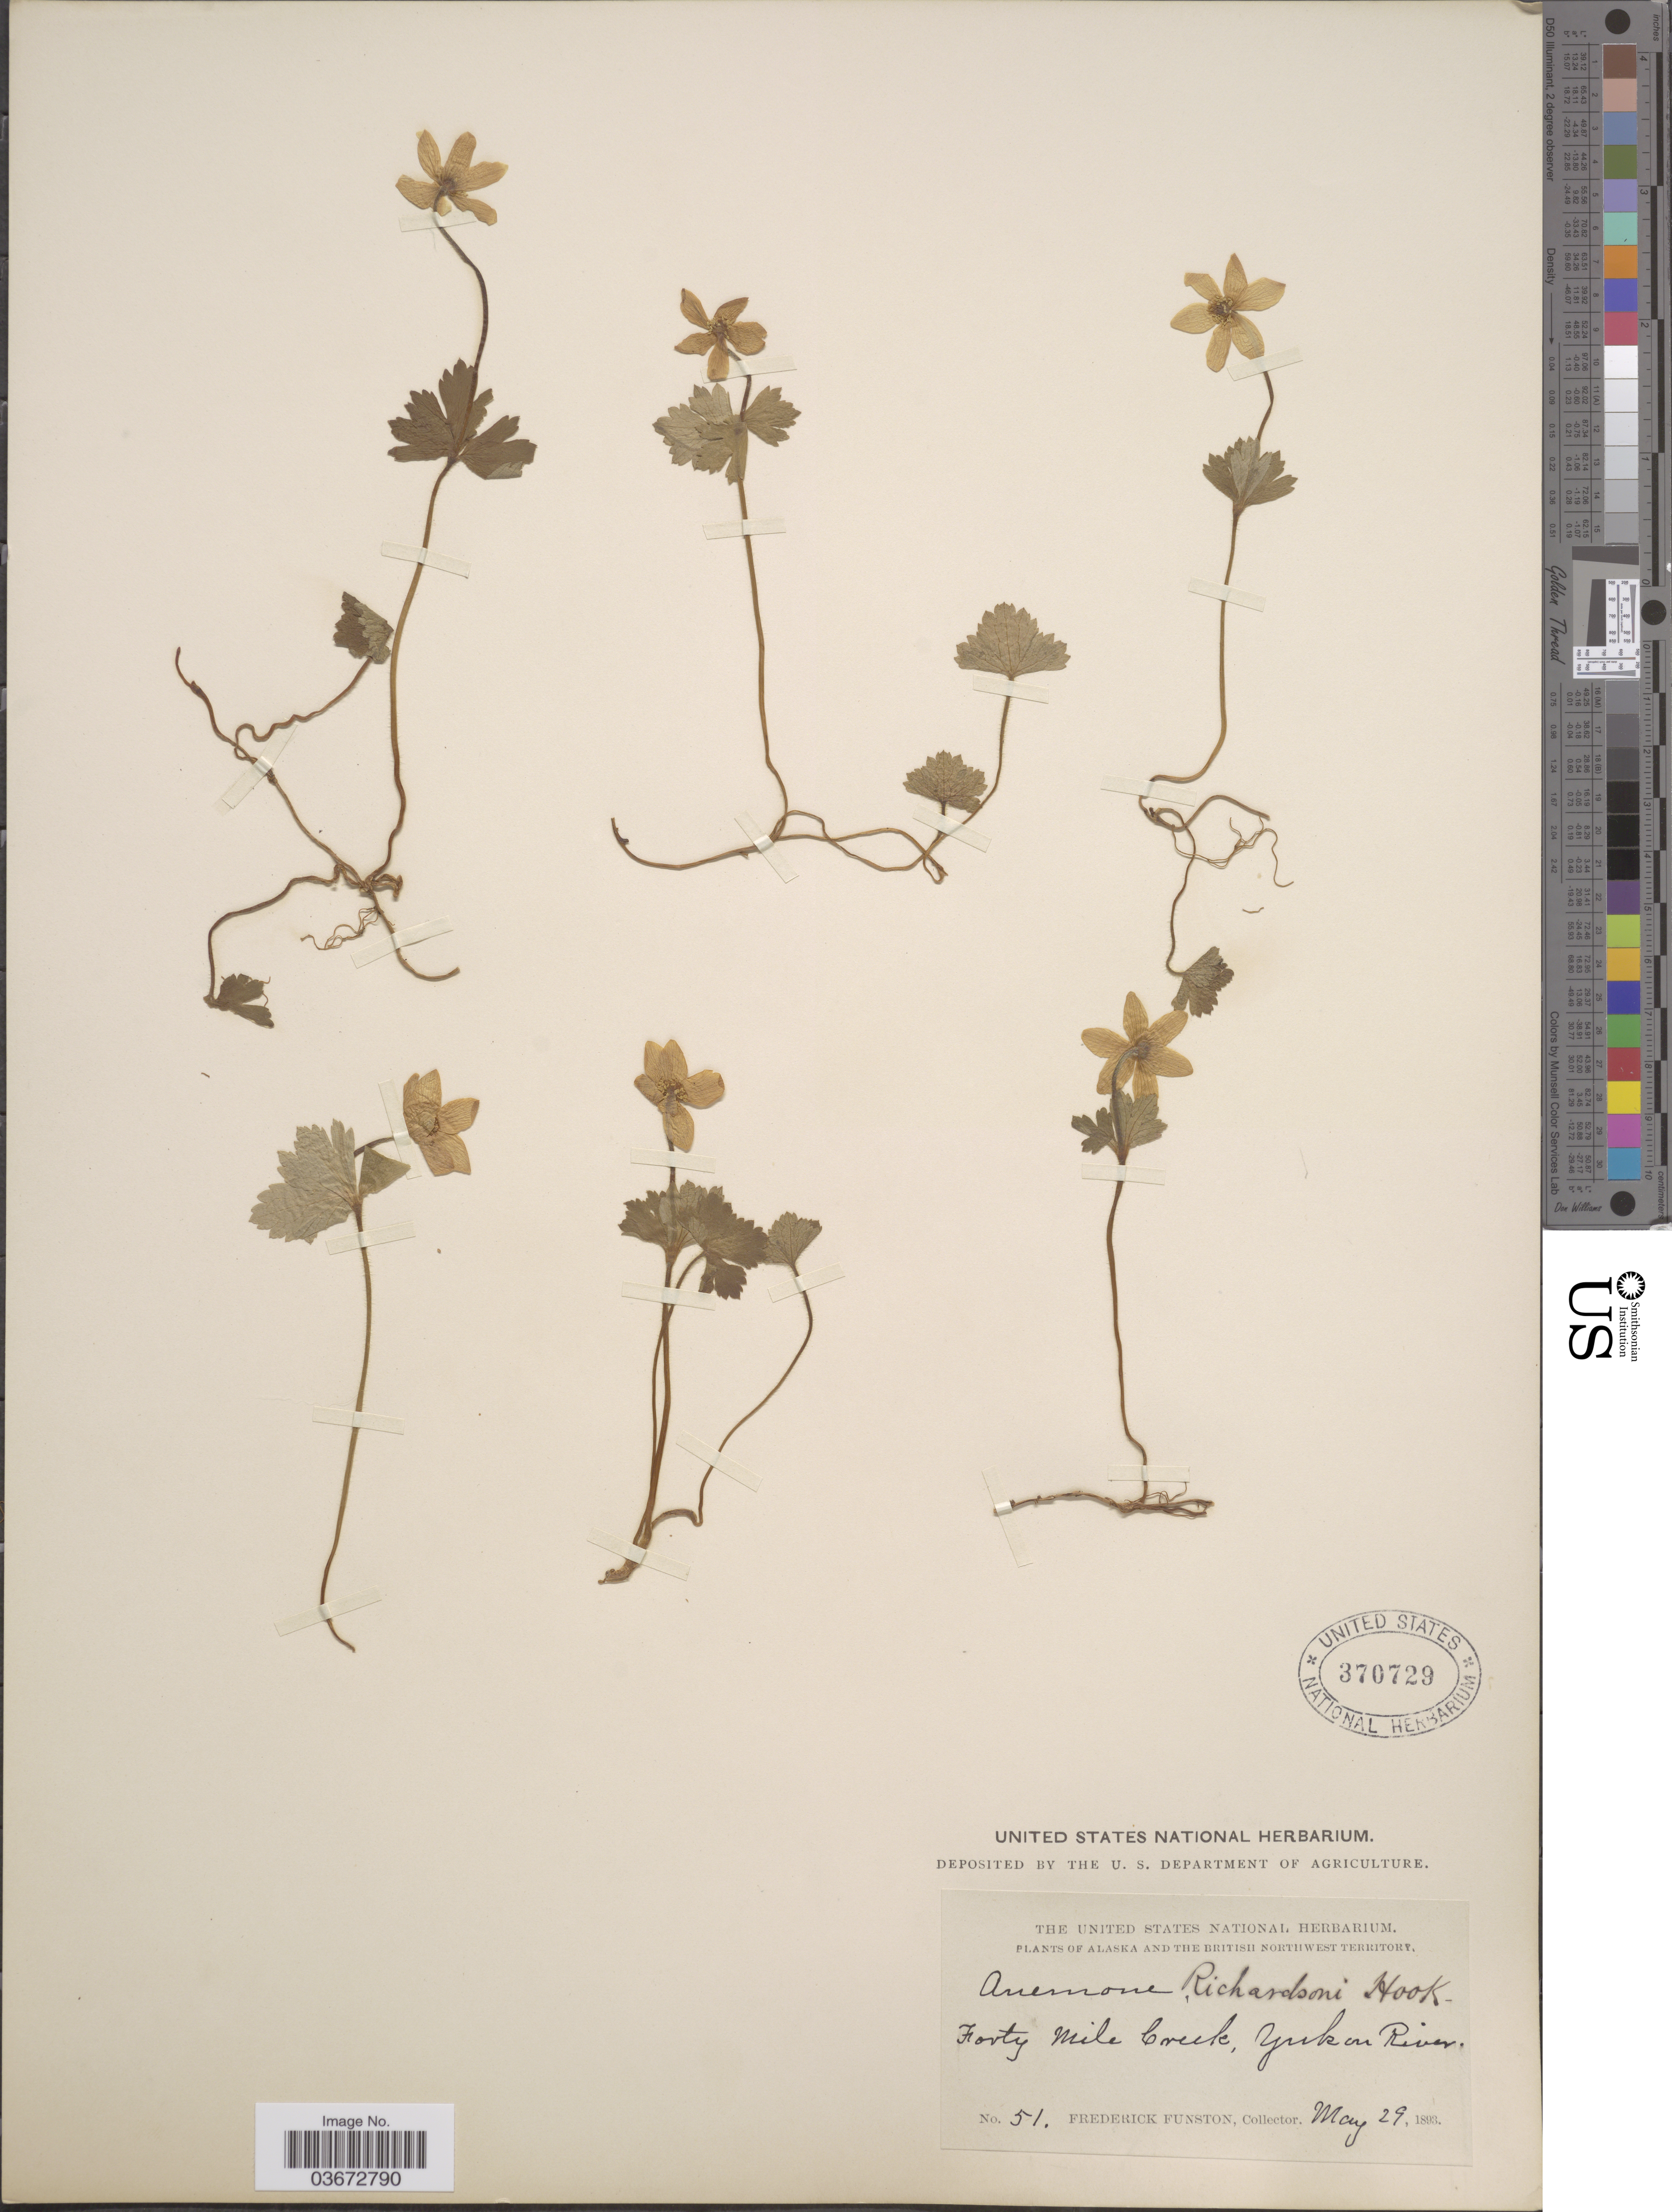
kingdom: Plantae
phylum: Tracheophyta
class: Magnoliopsida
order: Ranunculales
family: Ranunculaceae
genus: Anemone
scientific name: Anemone richardsonii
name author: Hook.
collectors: F. Funston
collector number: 51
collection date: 1893-05-29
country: Canada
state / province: Yukon Territory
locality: The British Northwest Territory. Forty Mile Creek, Yukon River.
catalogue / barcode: US 370729